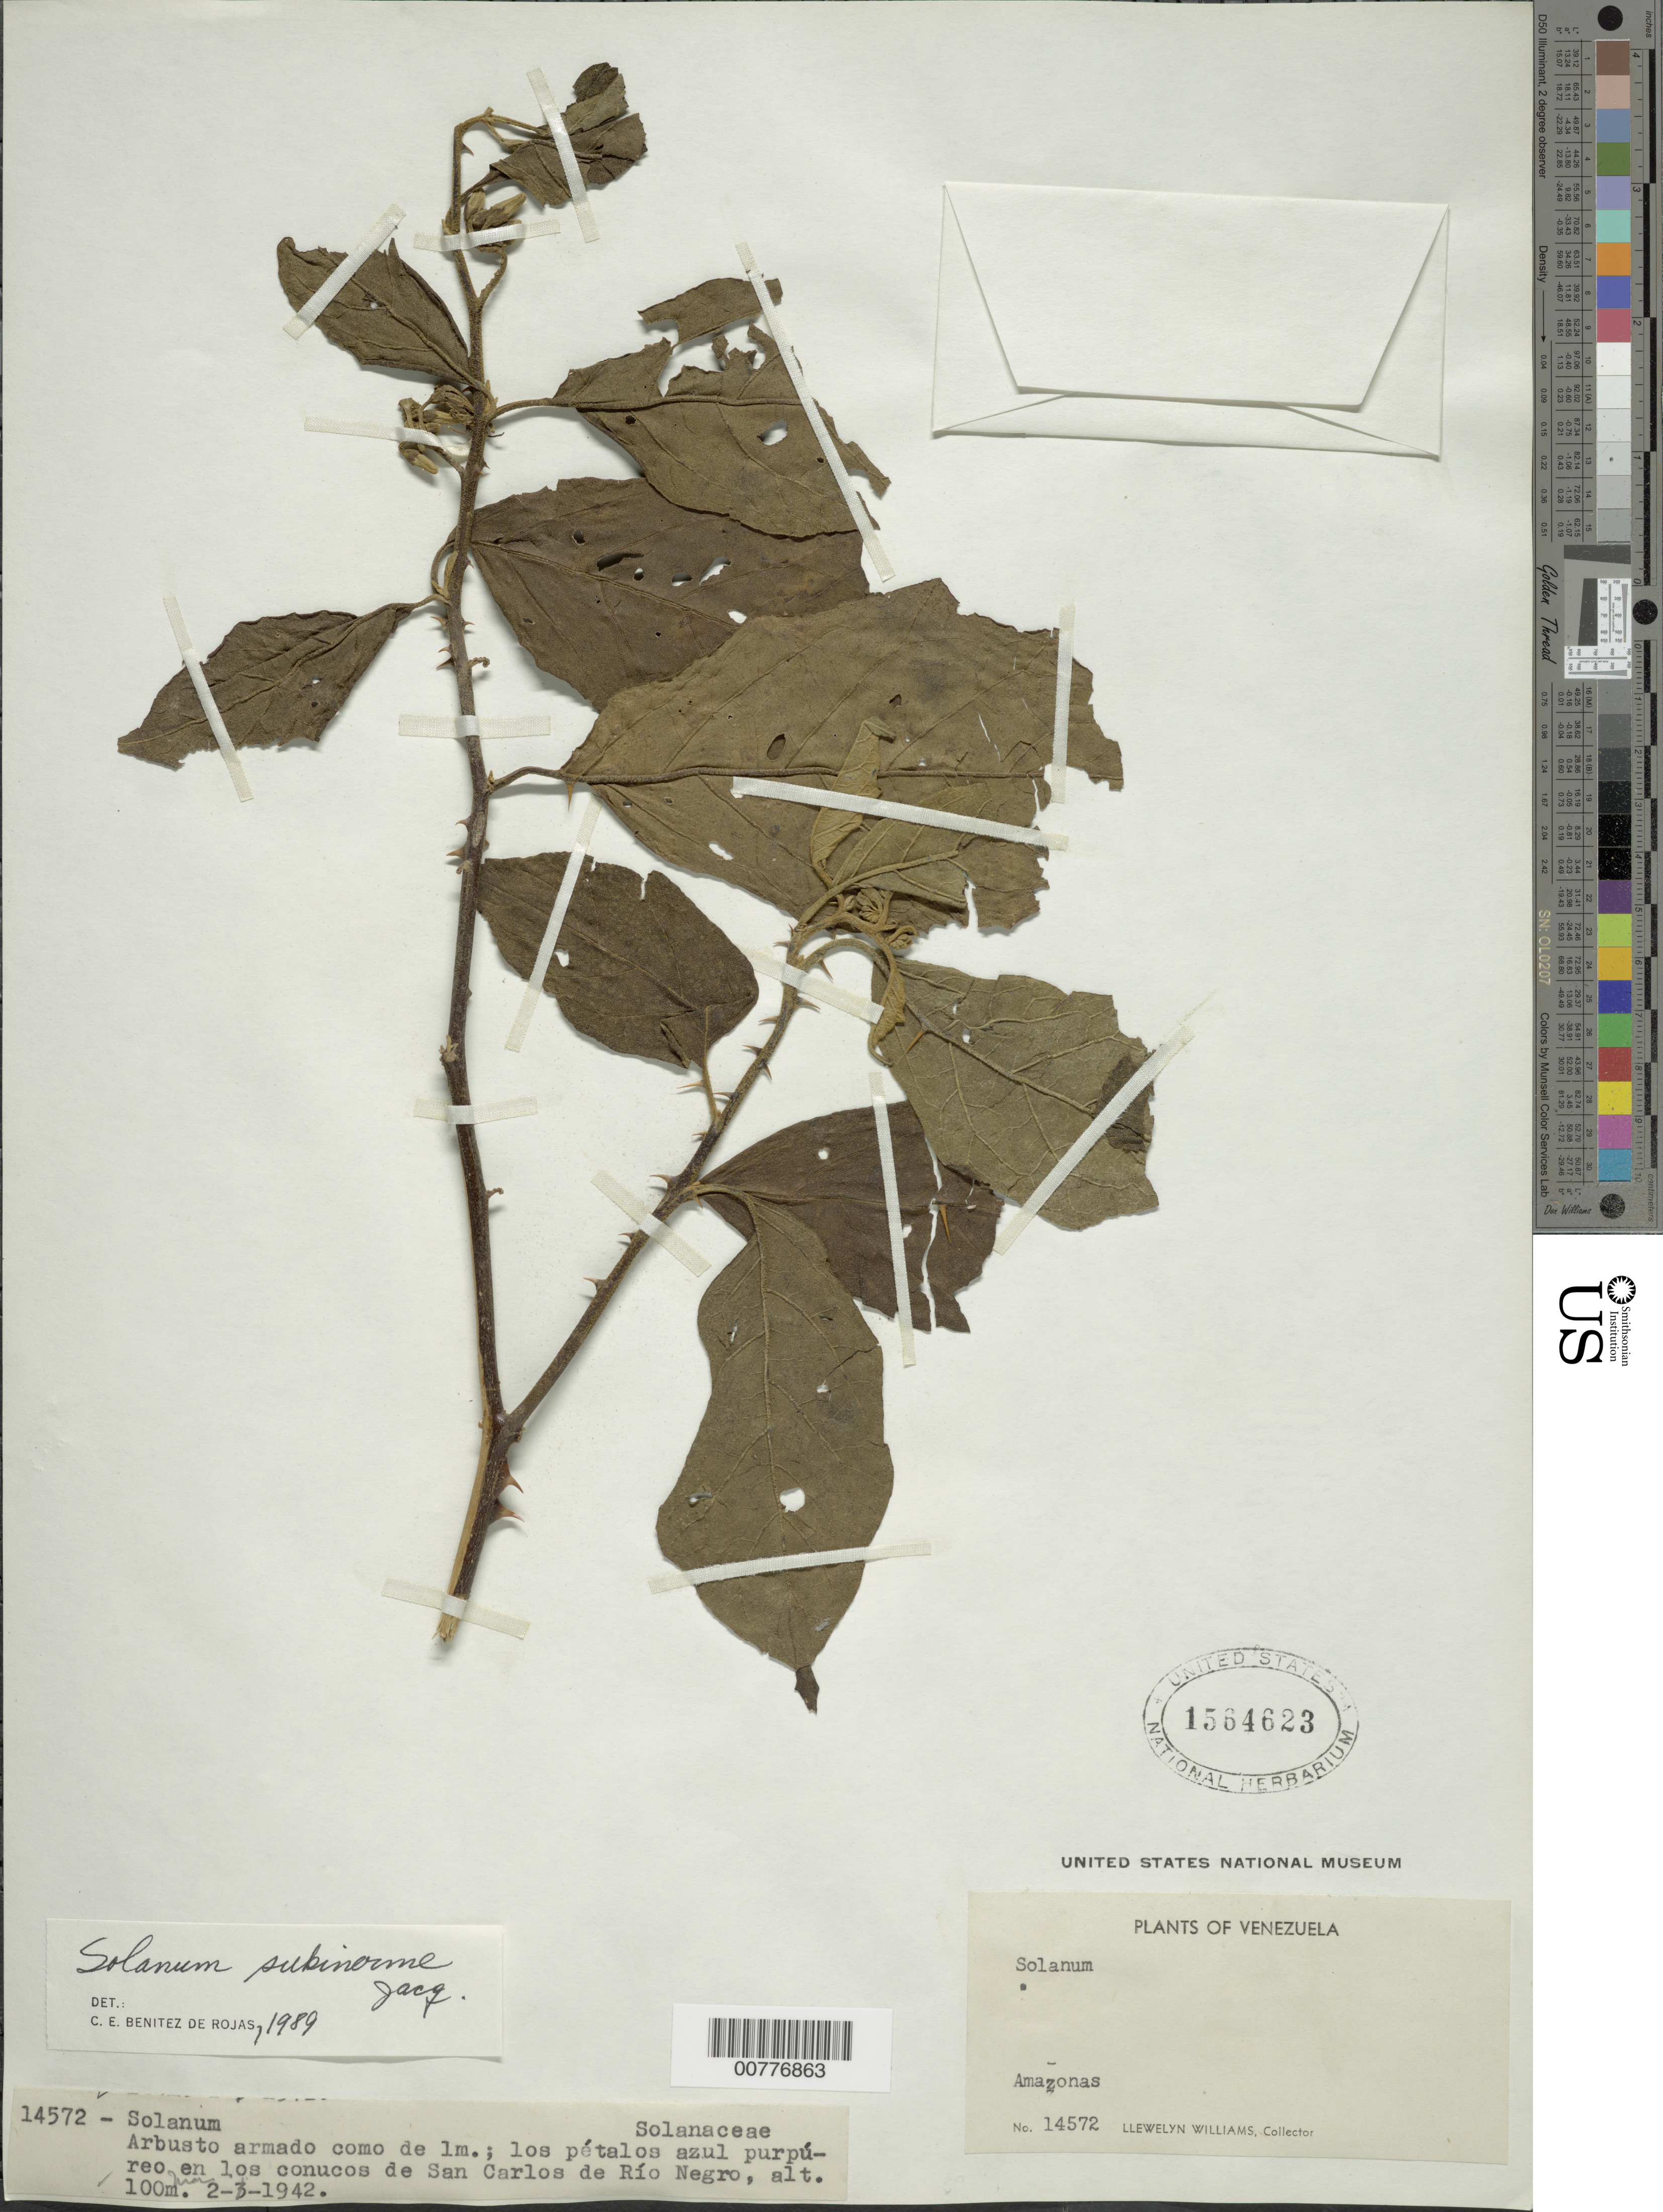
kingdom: Plantae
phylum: Tracheophyta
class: Magnoliopsida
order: Solanales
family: Solanaceae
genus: Solanum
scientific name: Solanum subinerme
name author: Jacq.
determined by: Benítez, C. E.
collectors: L. Williams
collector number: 14572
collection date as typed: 3 Mar 1942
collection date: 1942-03-03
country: Venezuela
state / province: Amazonas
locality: San Carlos de Río Negro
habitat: En los conucos.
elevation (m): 100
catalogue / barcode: US 1564623